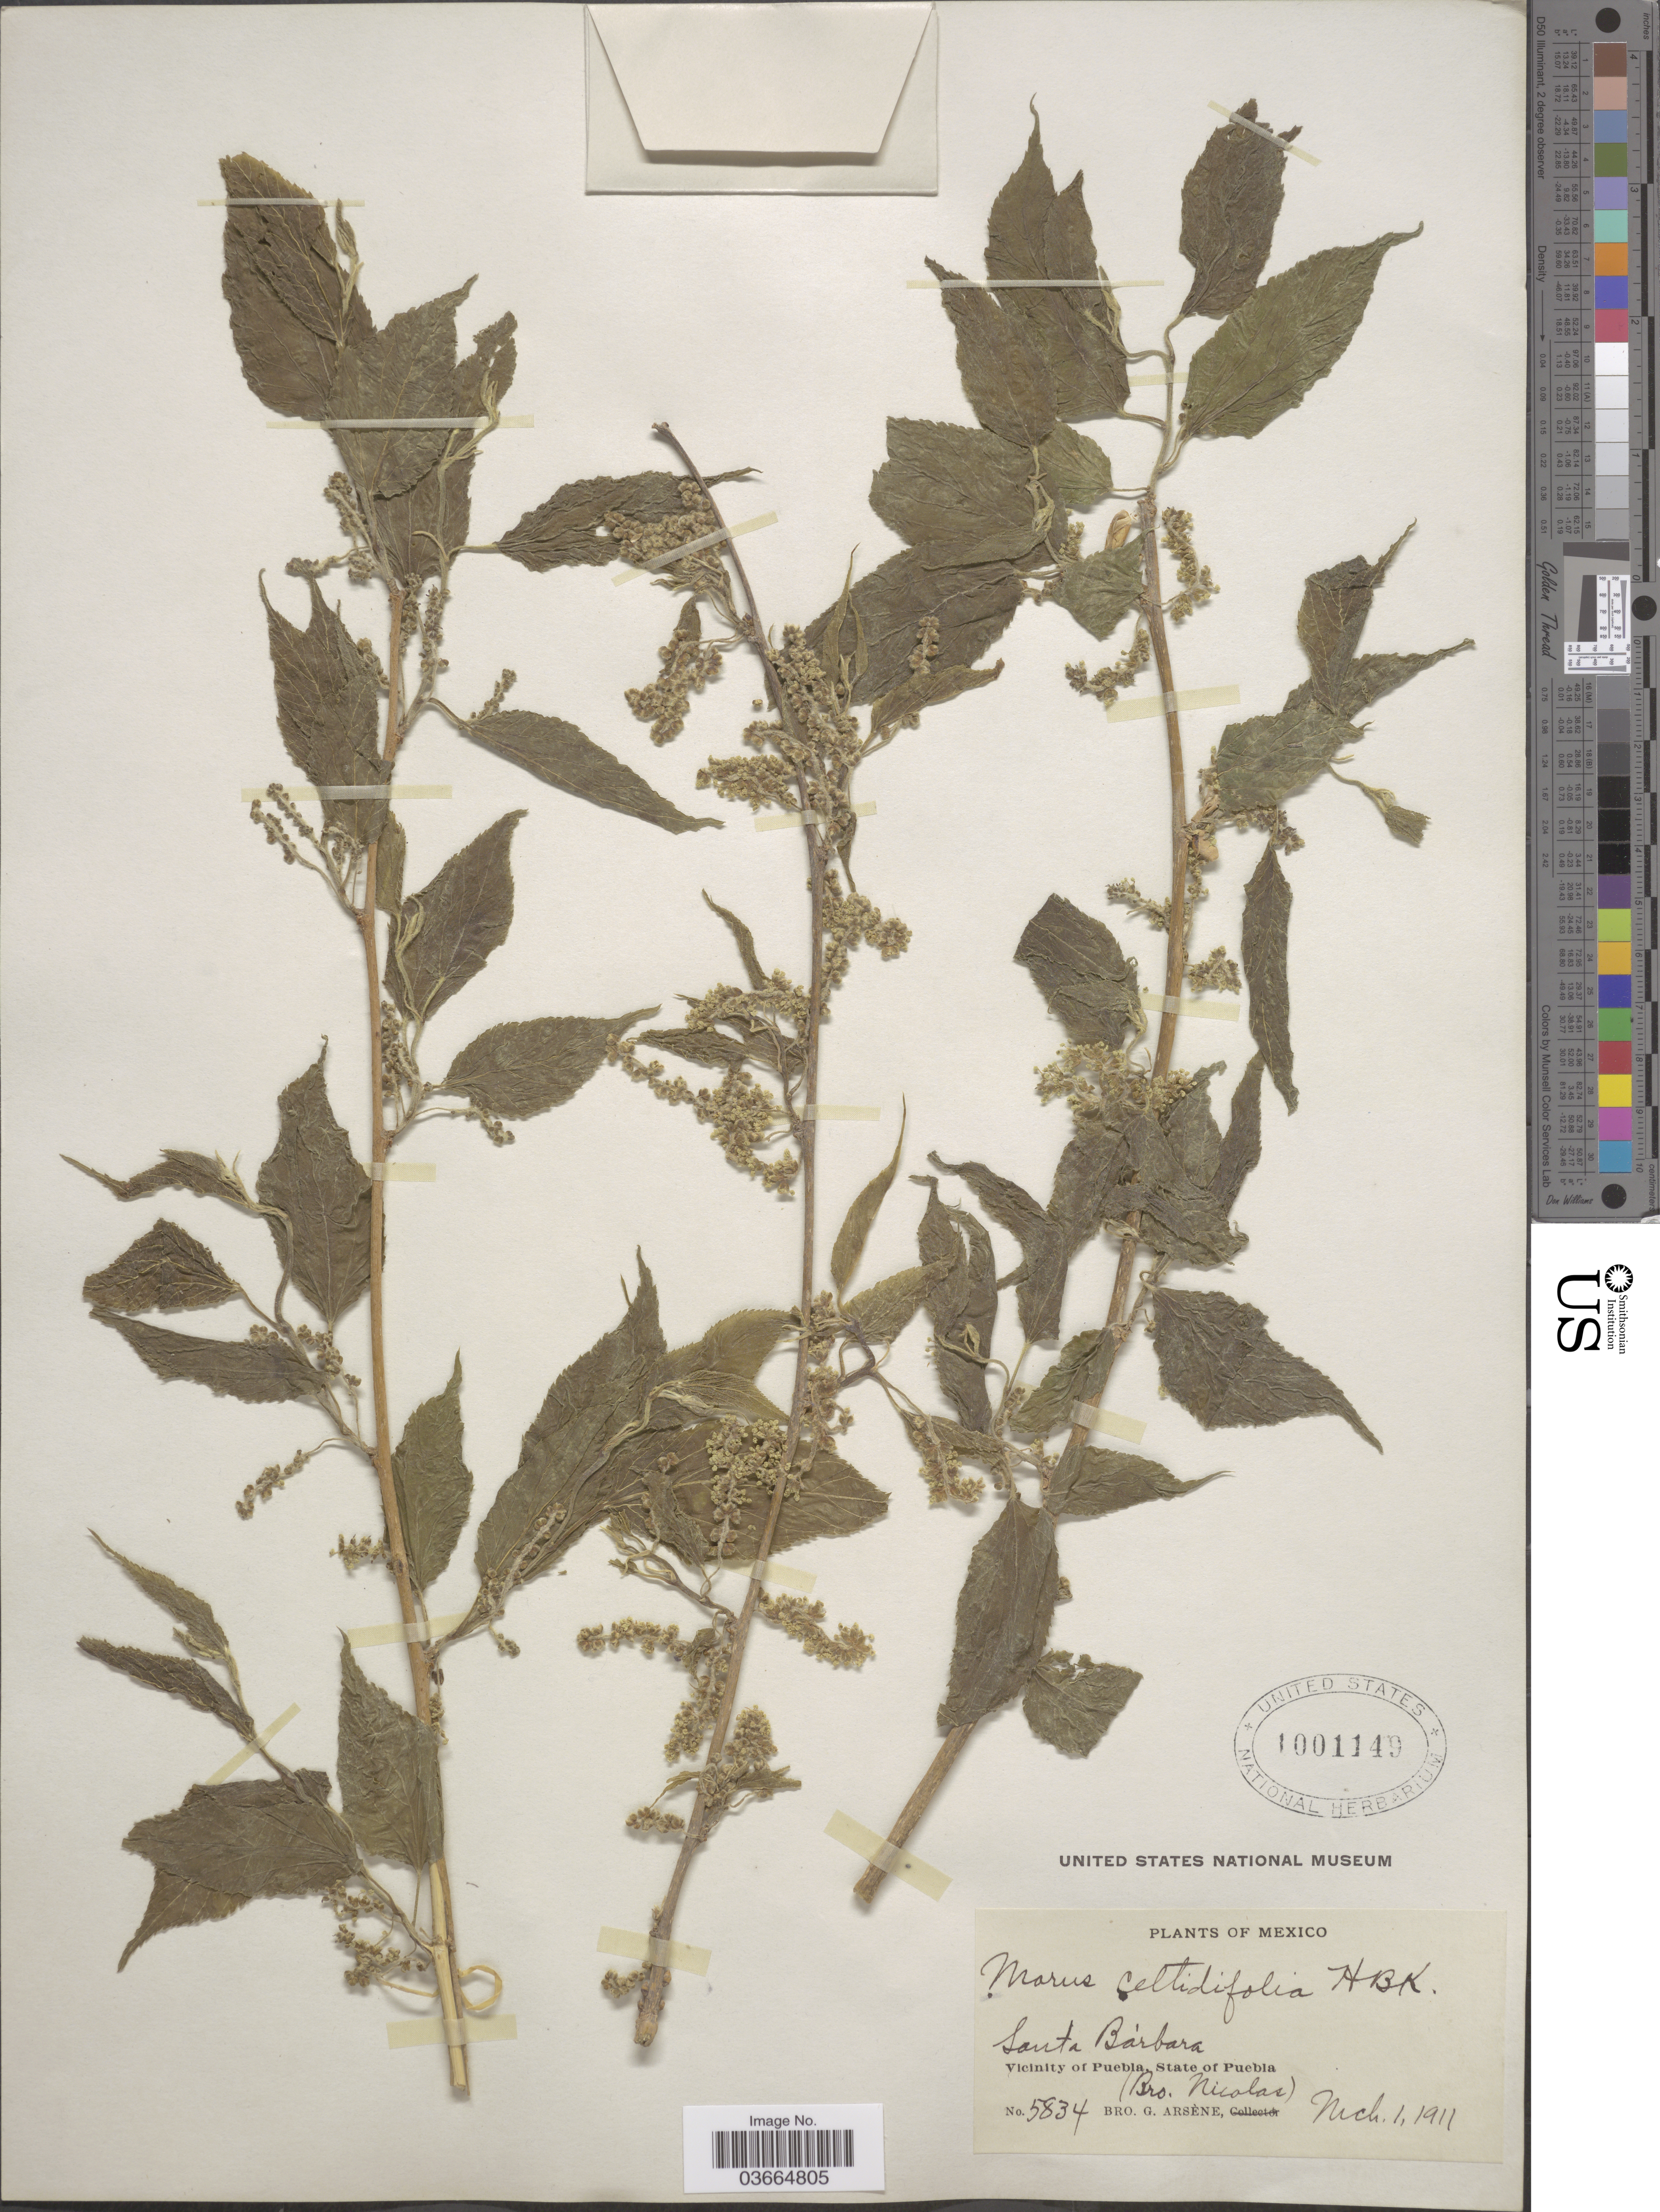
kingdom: Plantae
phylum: Tracheophyta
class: Magnoliopsida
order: Rosales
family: Moraceae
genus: Morus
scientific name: Morus celtidifolia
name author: Kunth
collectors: Bro. G. Arsène & Bro. Nicolas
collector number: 5834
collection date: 1911-03-01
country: Mexico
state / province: Puebla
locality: Santa Bárbara. Vicinity of Puebla.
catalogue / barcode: US 1001149